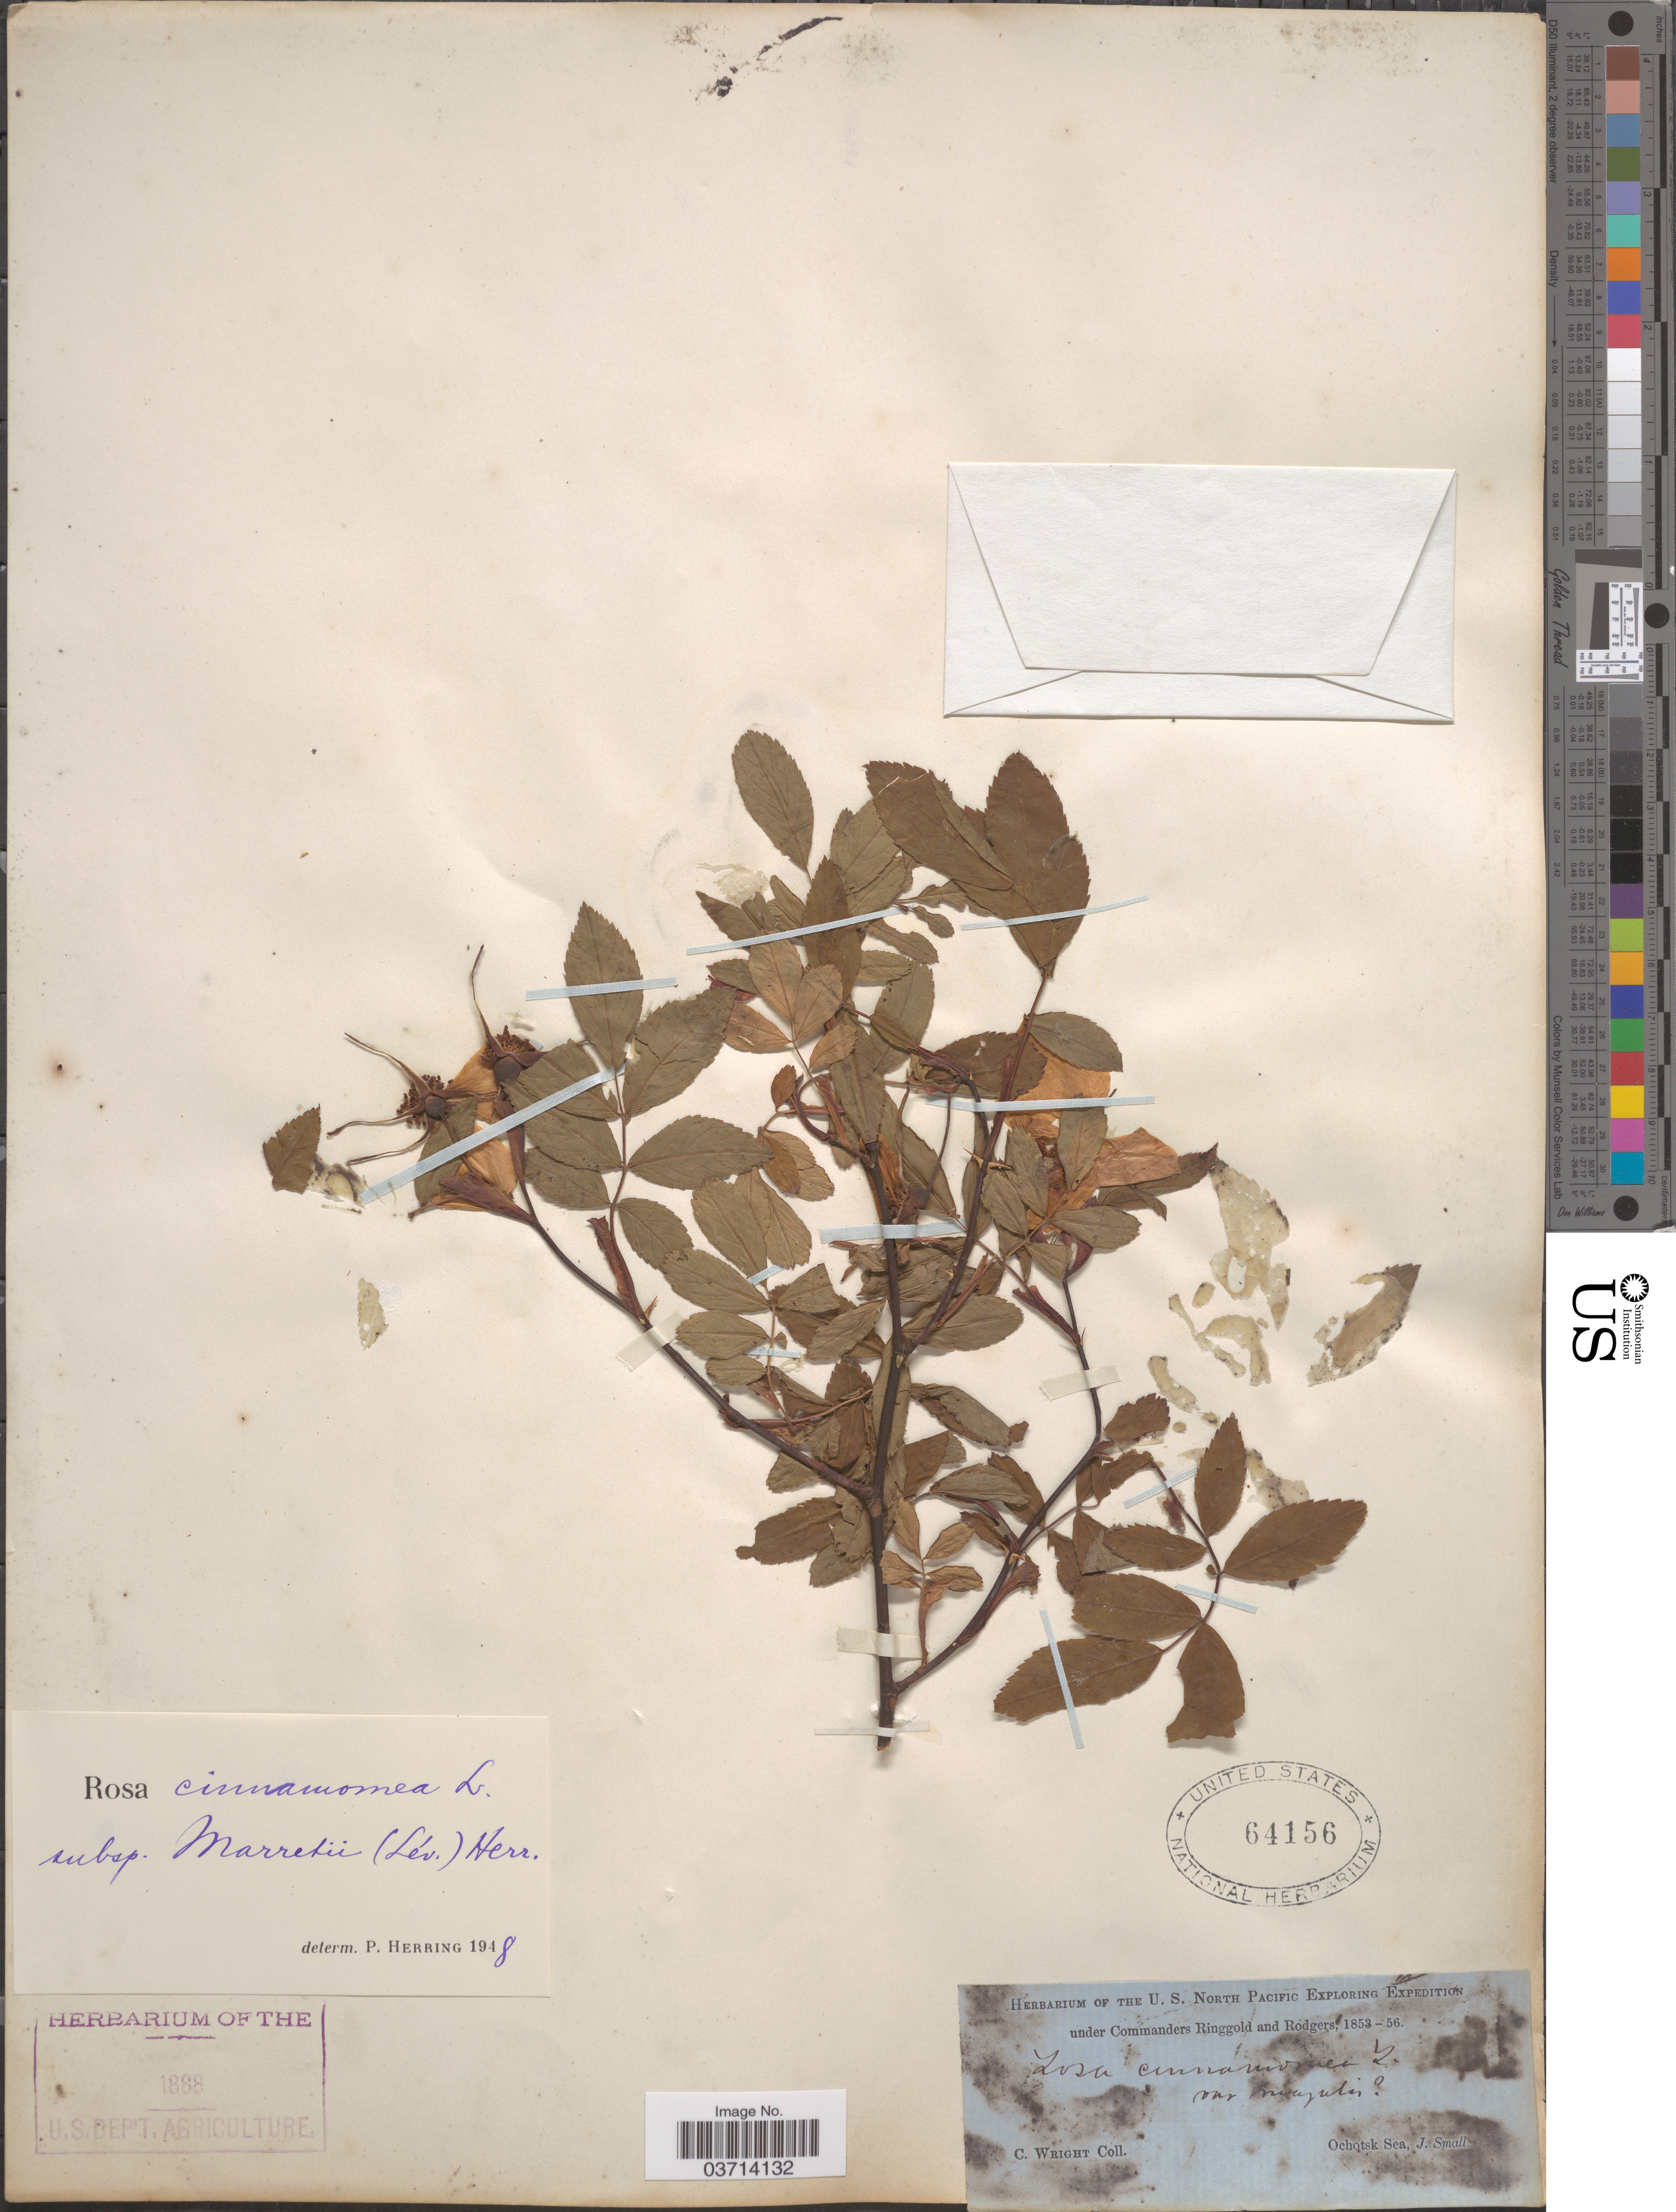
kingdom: Plantae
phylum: Tracheophyta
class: Magnoliopsida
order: Rosales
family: Rosaceae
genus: Rosa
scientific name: Rosa cinnamomea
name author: L.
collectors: C. Wright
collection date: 1853/1856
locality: Ochotsk Sea.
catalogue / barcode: US 64156